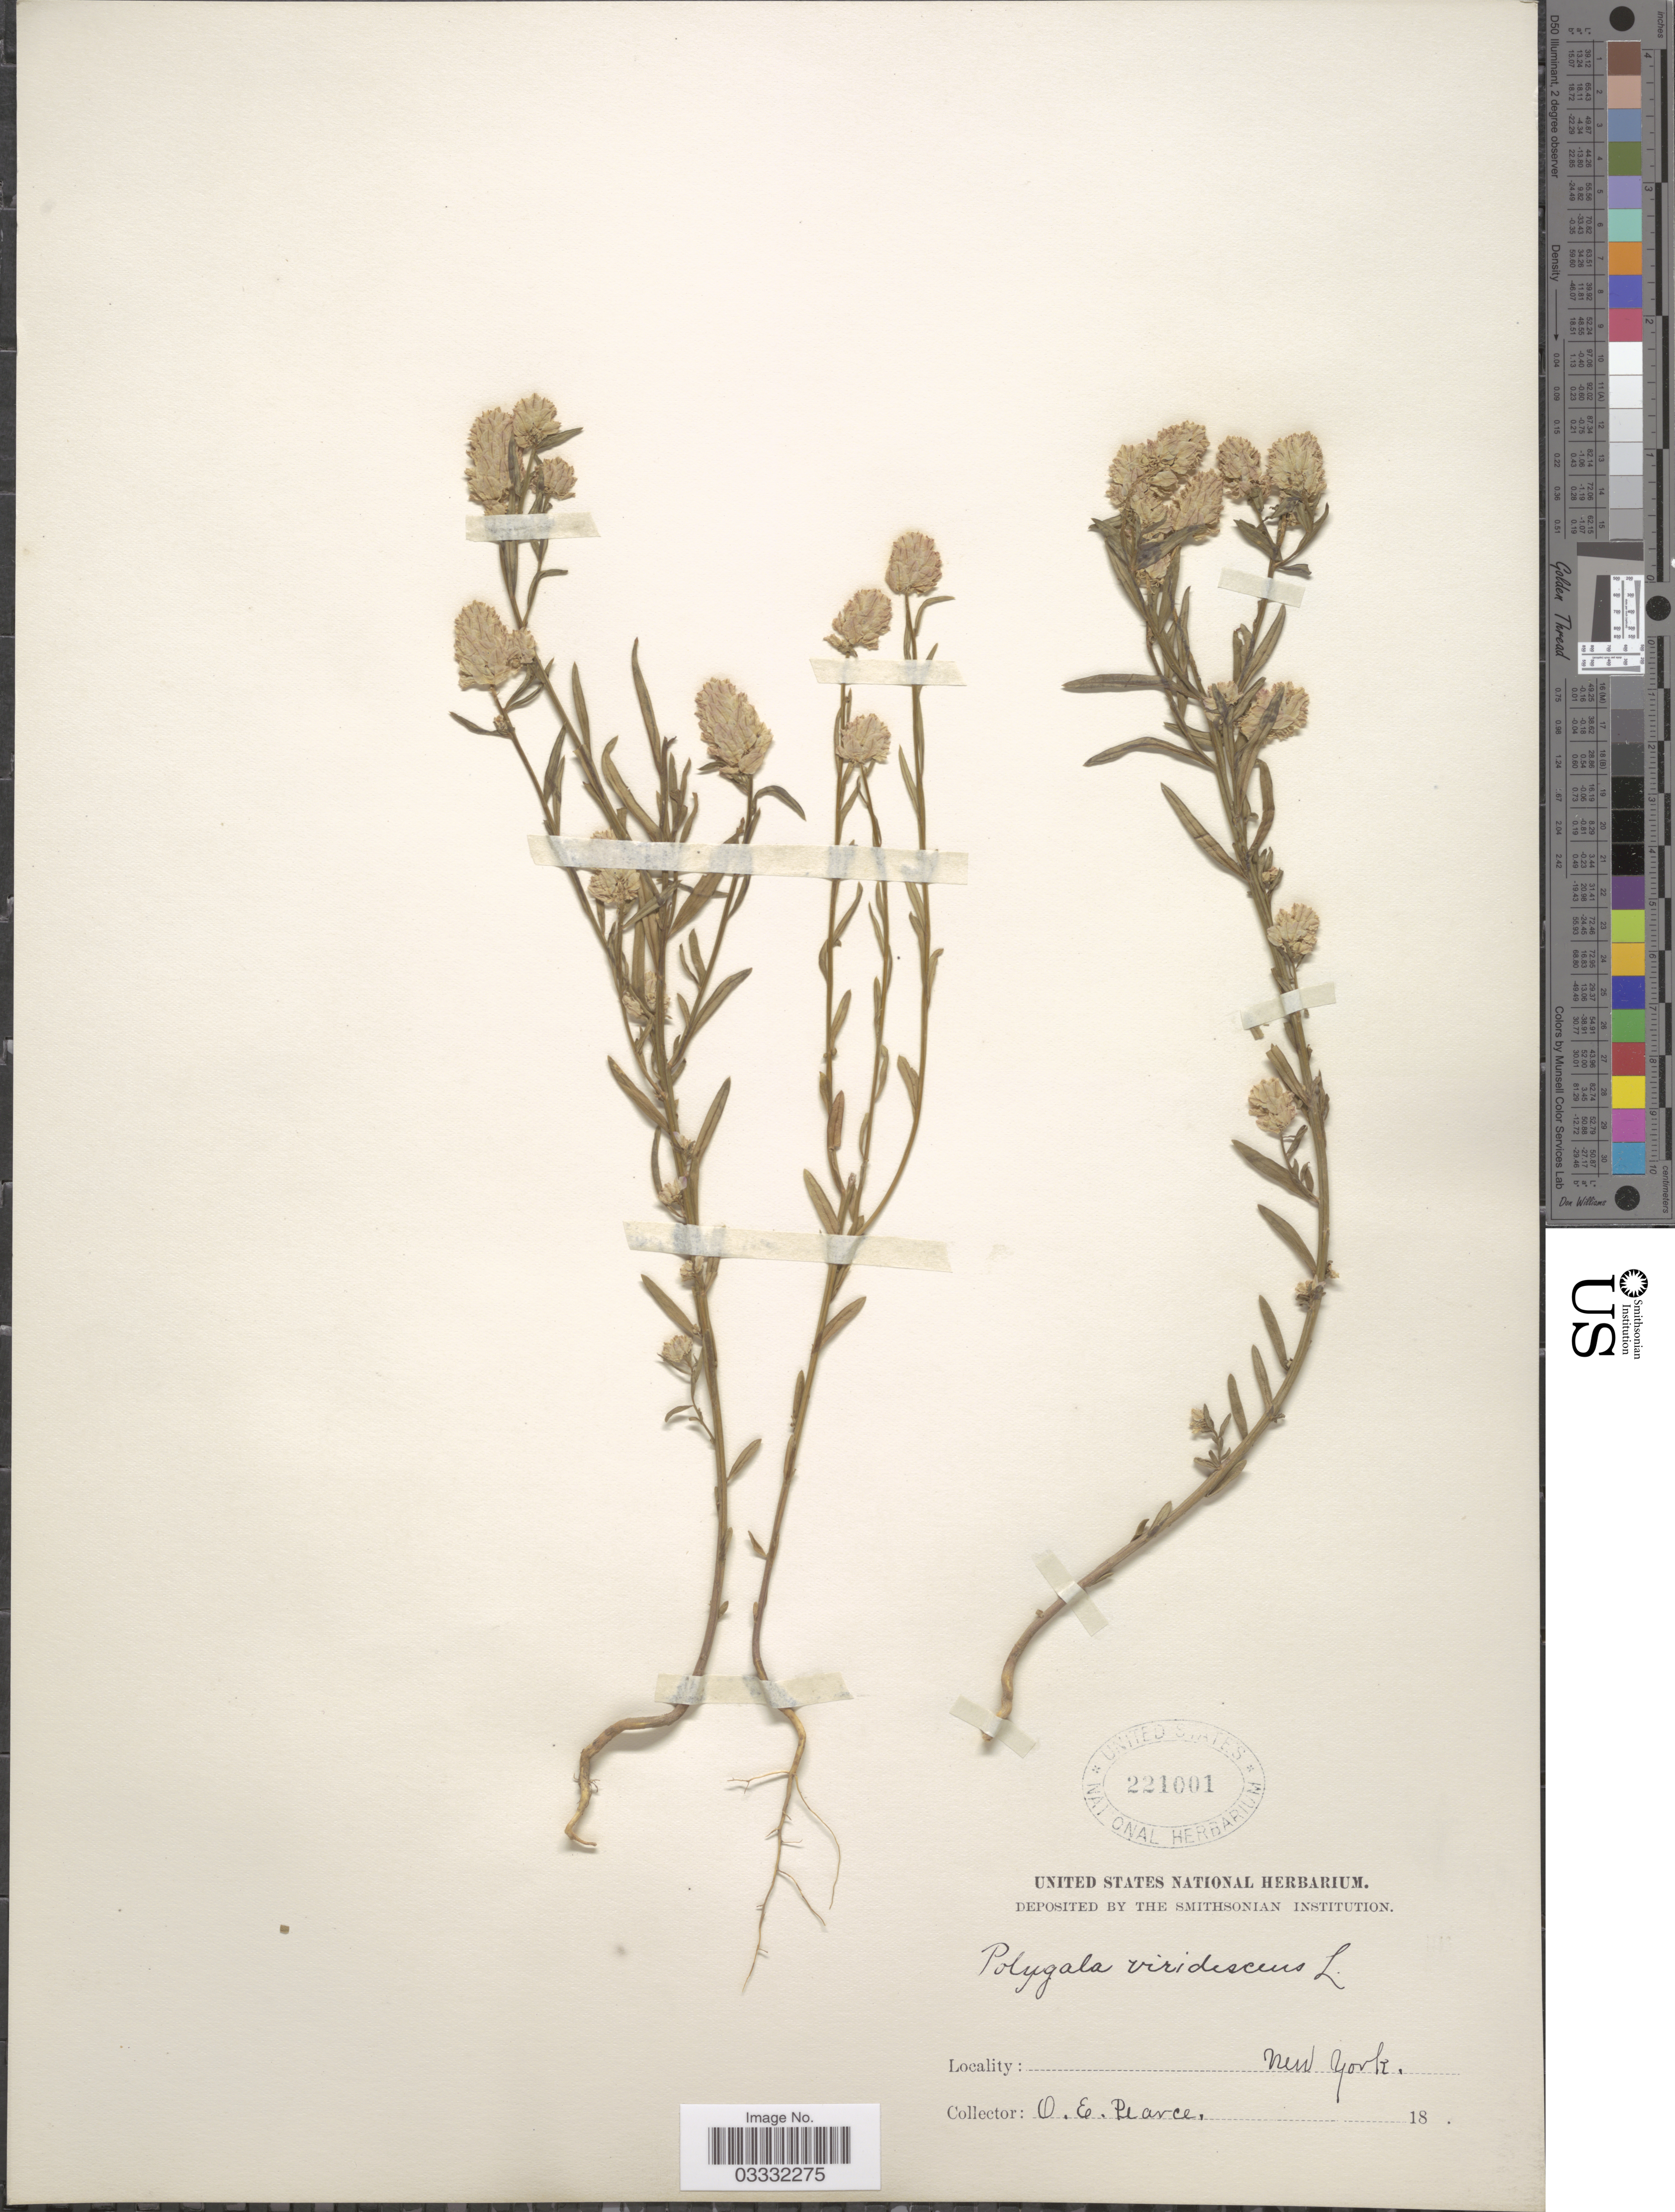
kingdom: Plantae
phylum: Tracheophyta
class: Magnoliopsida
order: Fabales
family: Polygalaceae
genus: Polygala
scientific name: Polygala sanguinea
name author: L.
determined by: Strong, Mark T., (BOT), Smithsonian Institution - National Museum of Natural History (UNITED STATES)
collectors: O. E. Pearce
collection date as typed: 18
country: United States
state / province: New York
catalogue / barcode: US 221001